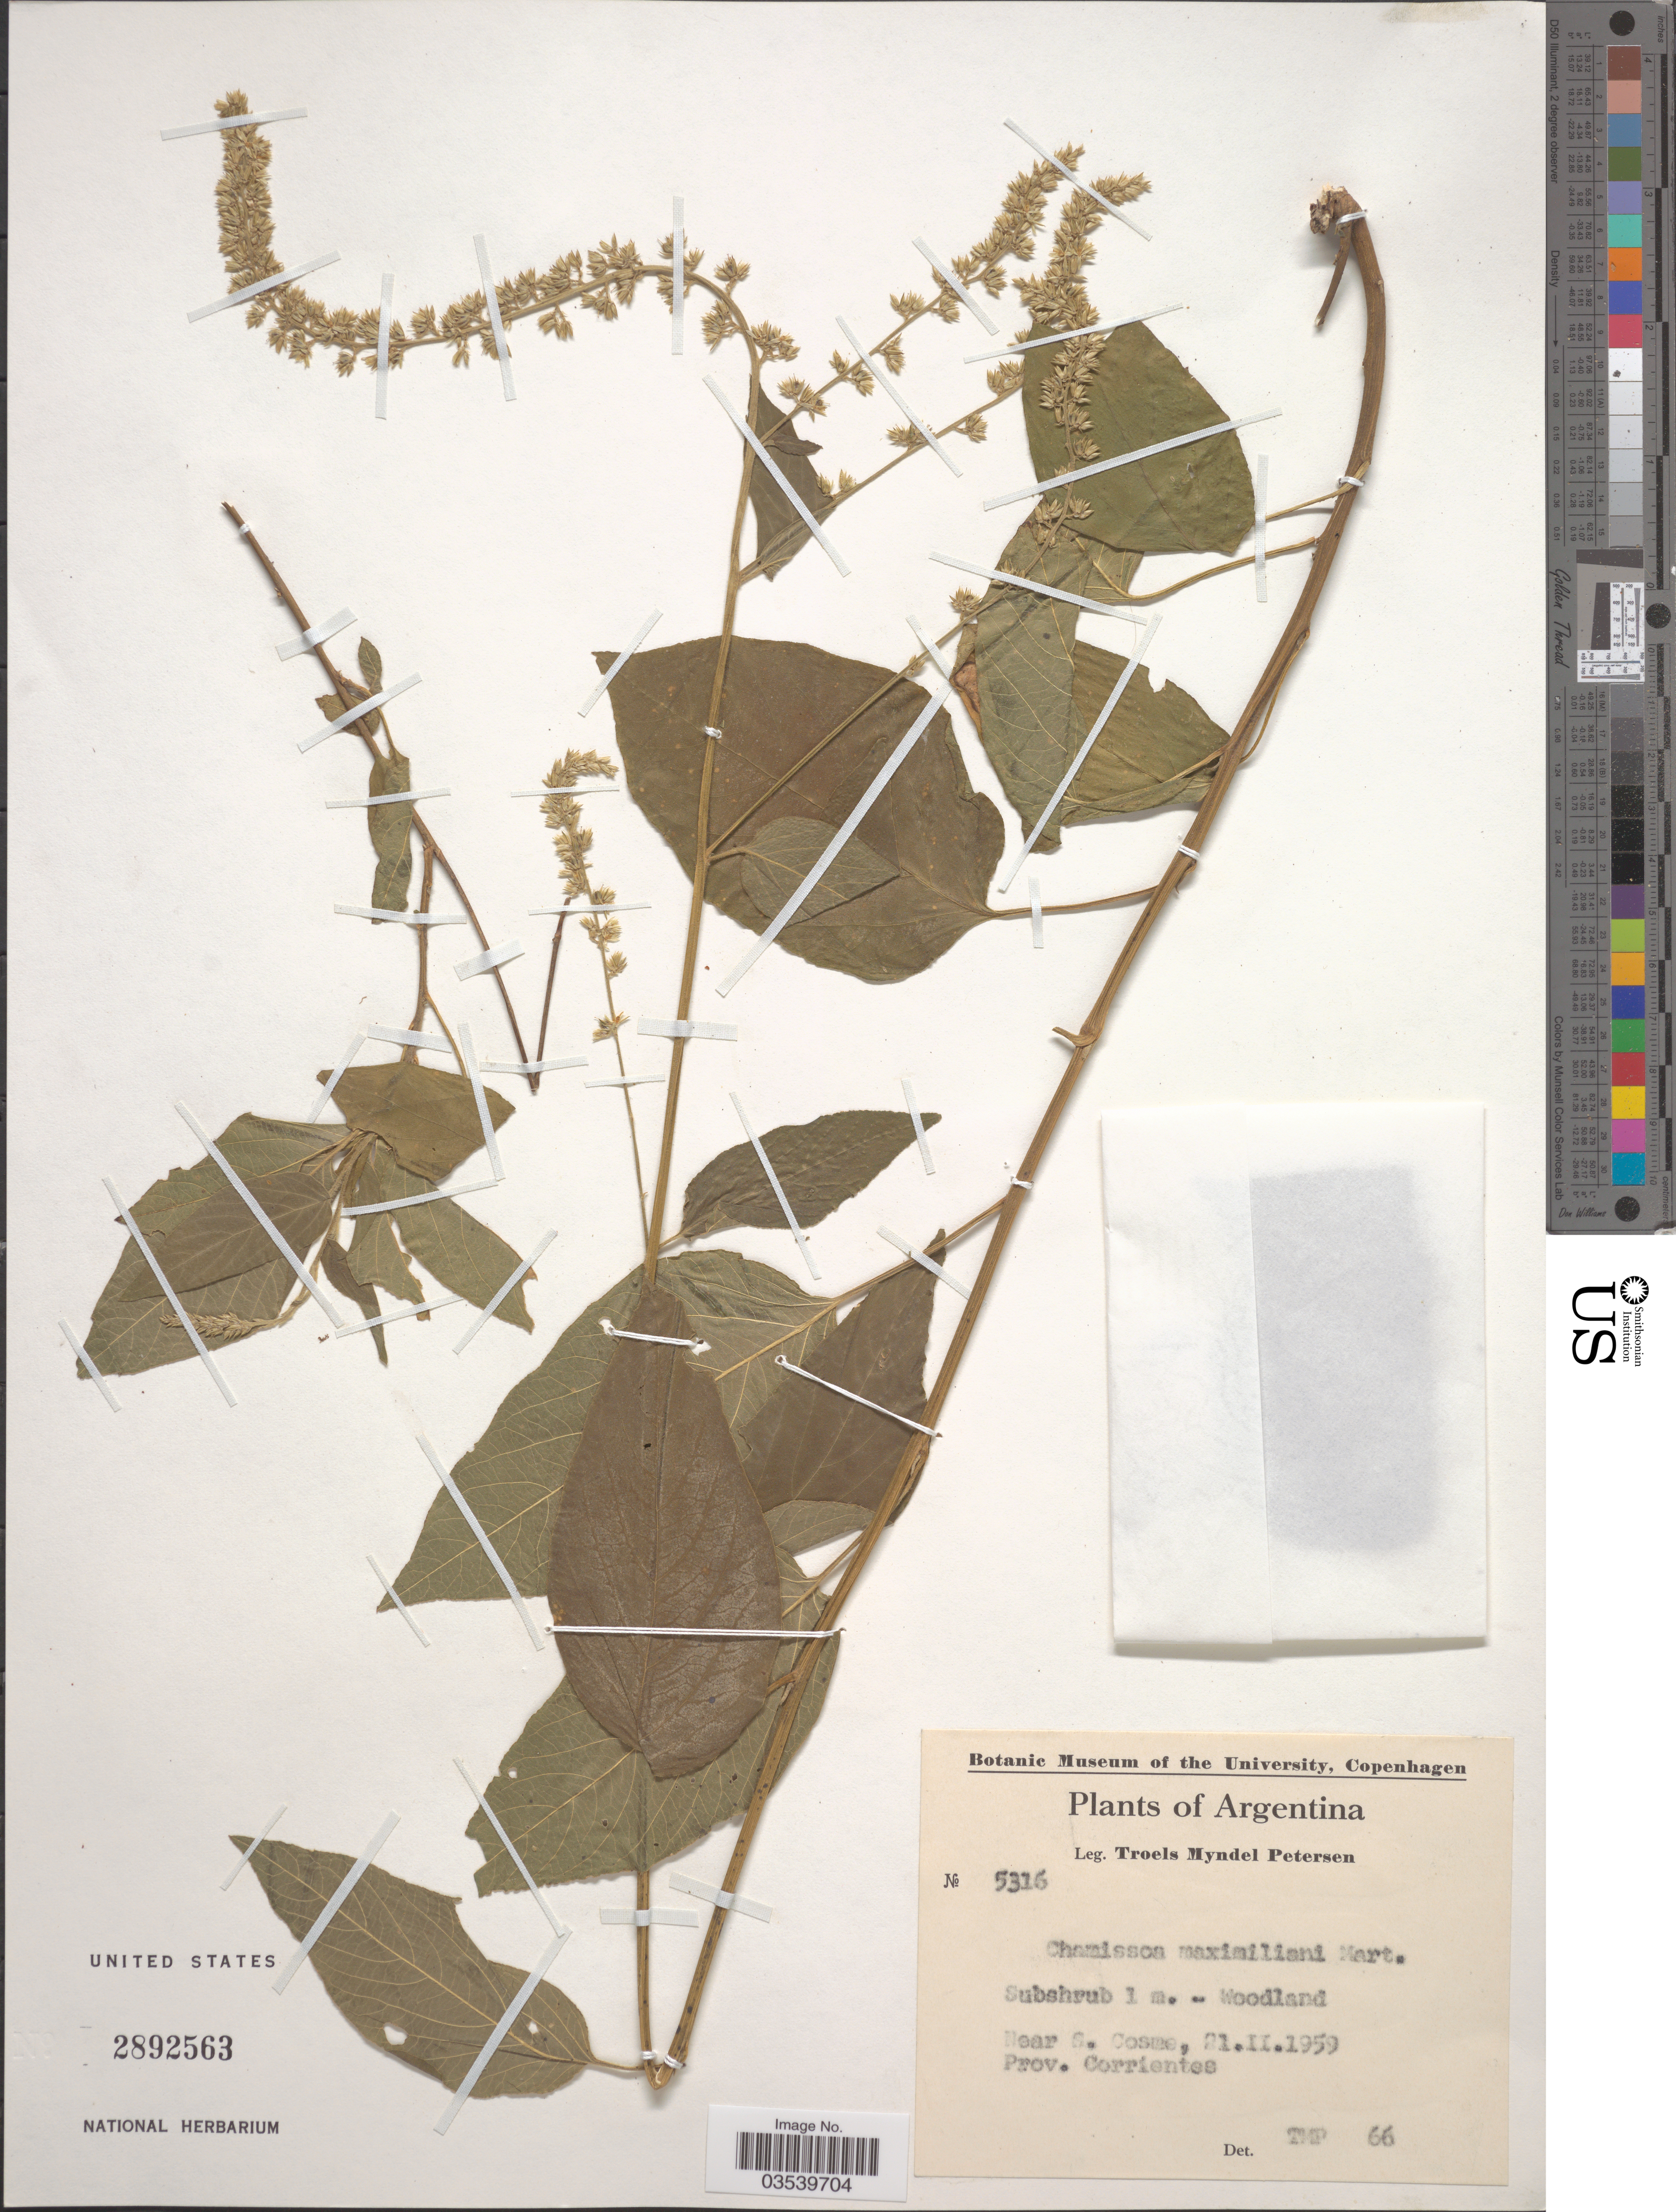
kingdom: Plantae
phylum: Tracheophyta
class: Magnoliopsida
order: Caryophyllales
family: Amaranthaceae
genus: Chamissoa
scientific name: Chamissoa acuminata var. maximiliani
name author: (Mart. ex Moq.) Sohmer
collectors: T. M. Petersen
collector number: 5316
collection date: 1959-02-21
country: Argentina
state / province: Corrientes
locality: Near S. Cosme.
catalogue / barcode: US 2892563